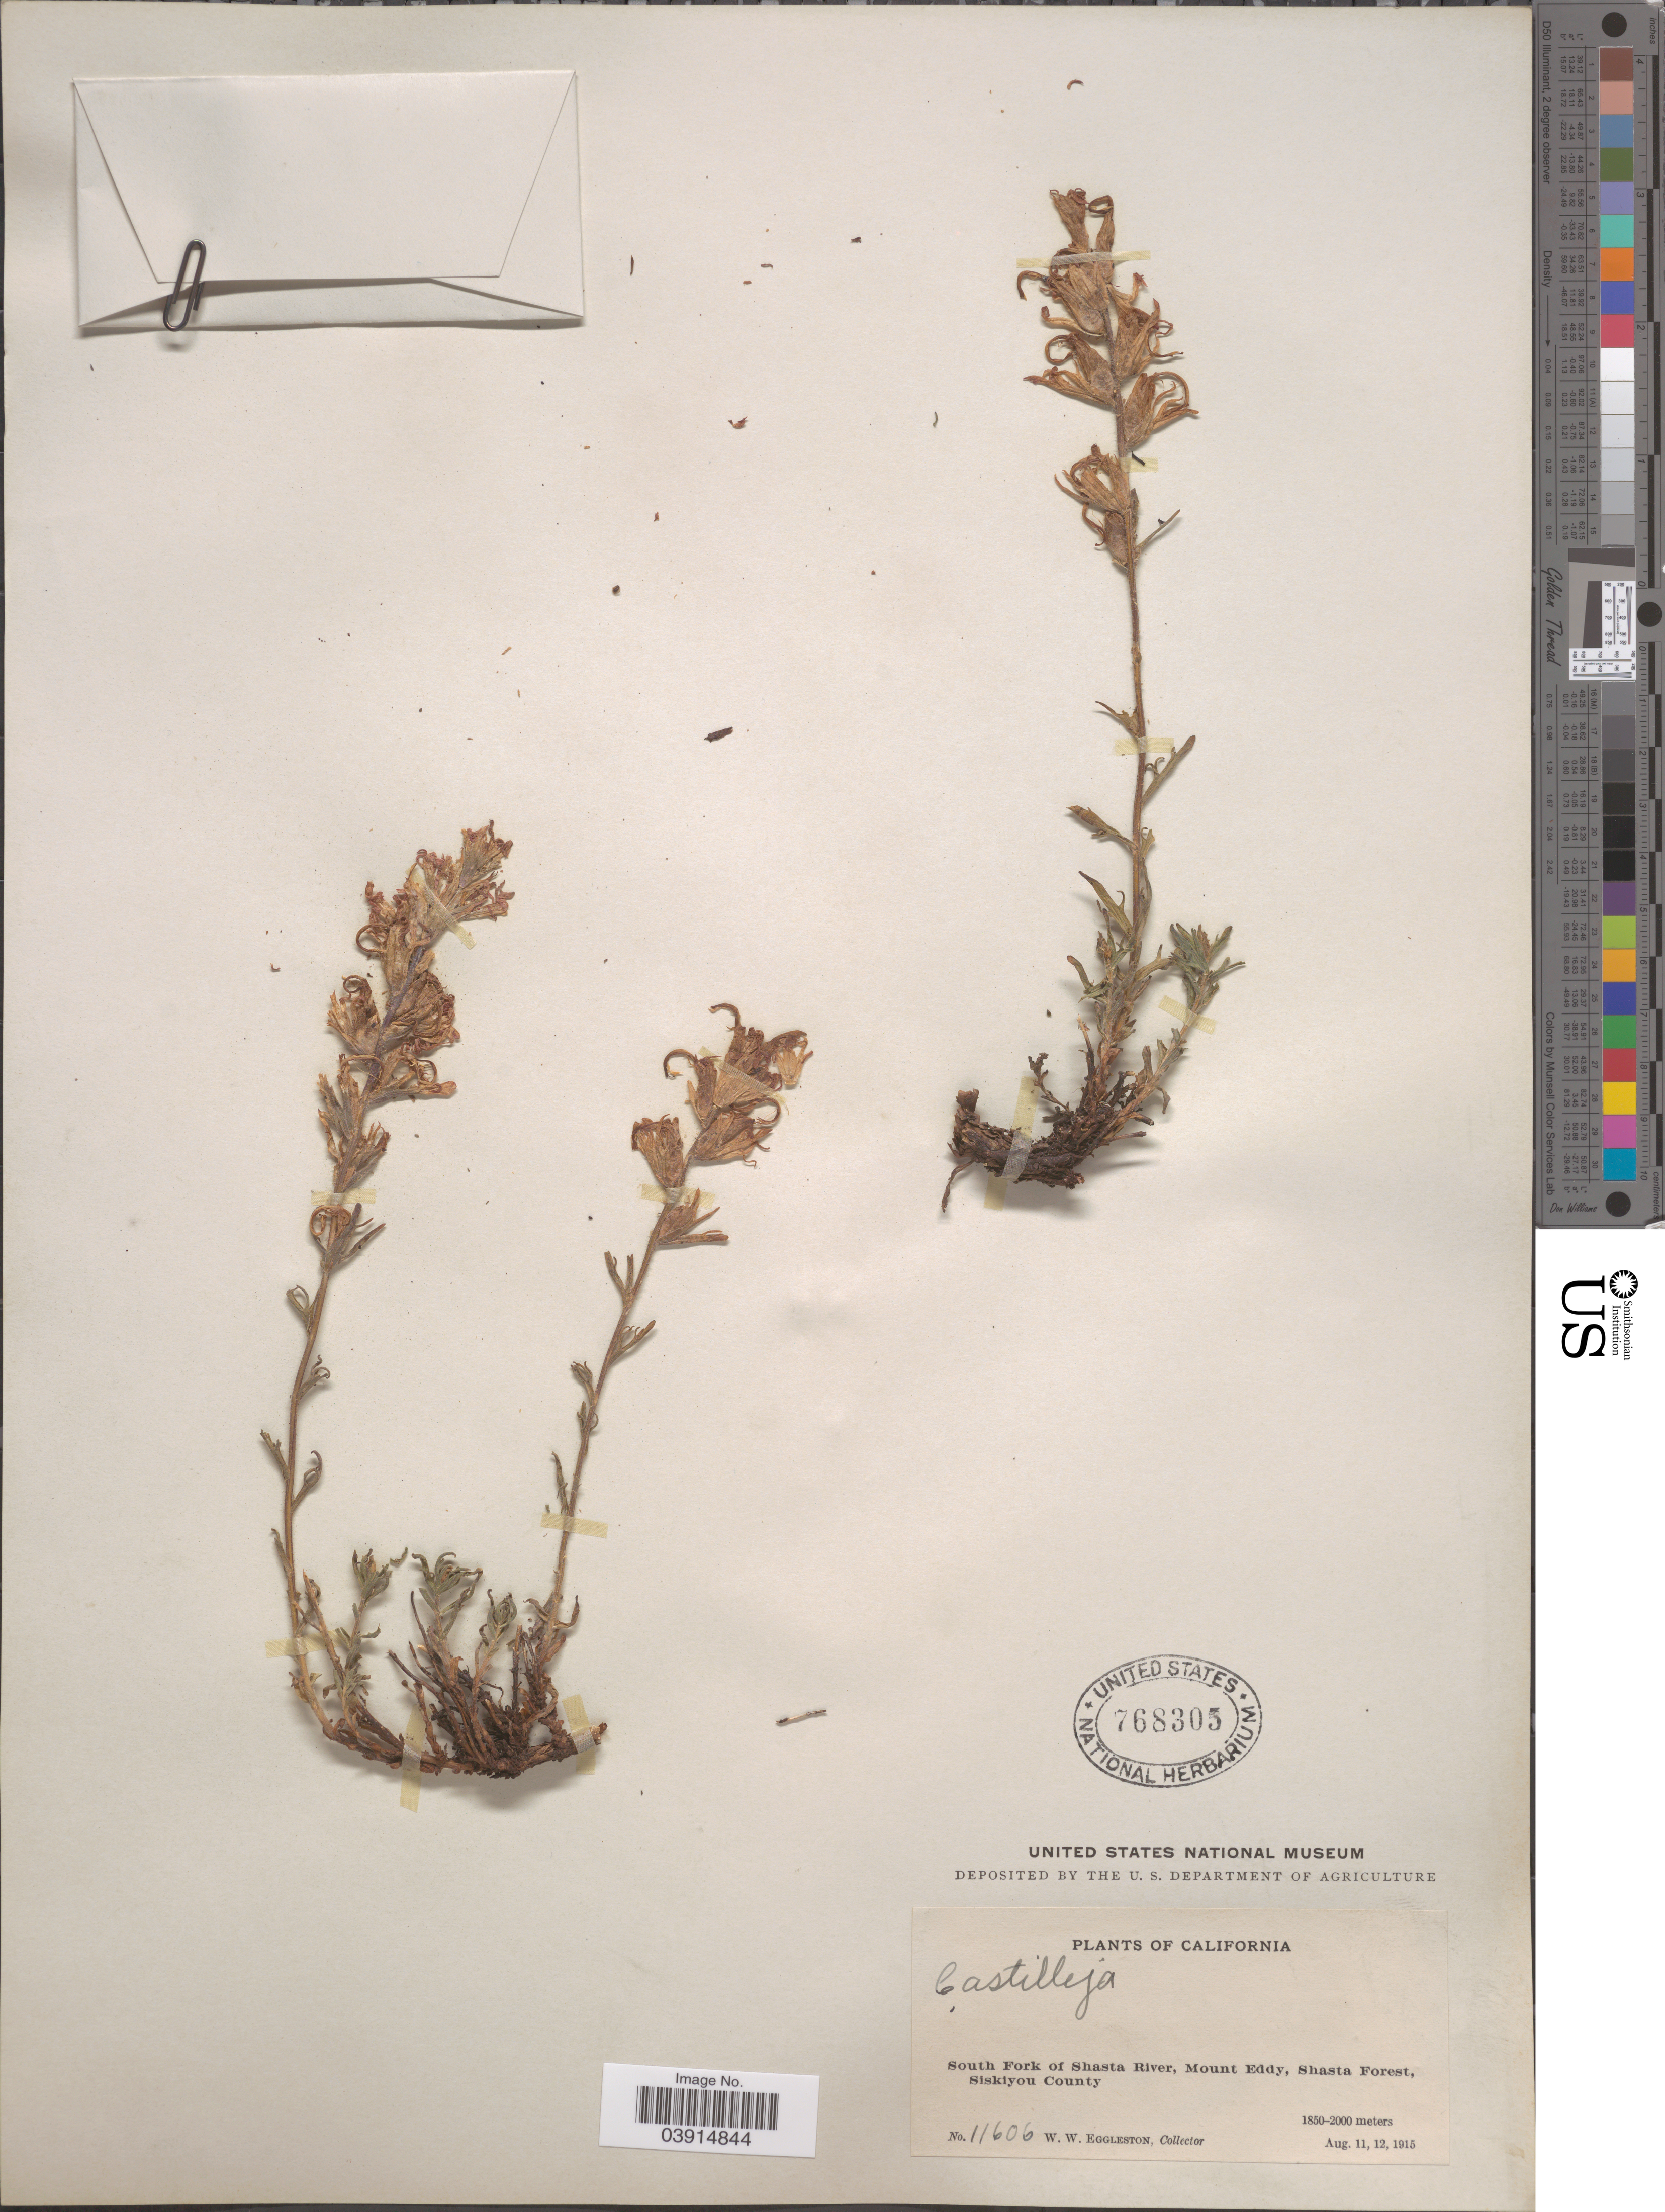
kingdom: Plantae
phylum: Tracheophyta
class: Magnoliopsida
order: Lamiales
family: Orobanchaceae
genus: Castilleja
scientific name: Castilleja sp.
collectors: W. W. Eggleston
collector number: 11606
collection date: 1915-08-11/1915-08-12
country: United States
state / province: California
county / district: Siskiyou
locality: South Fork of Shasta River, Mount Eddy, Shasta Forest, Siskiyou County.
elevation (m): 1850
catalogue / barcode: US 768305